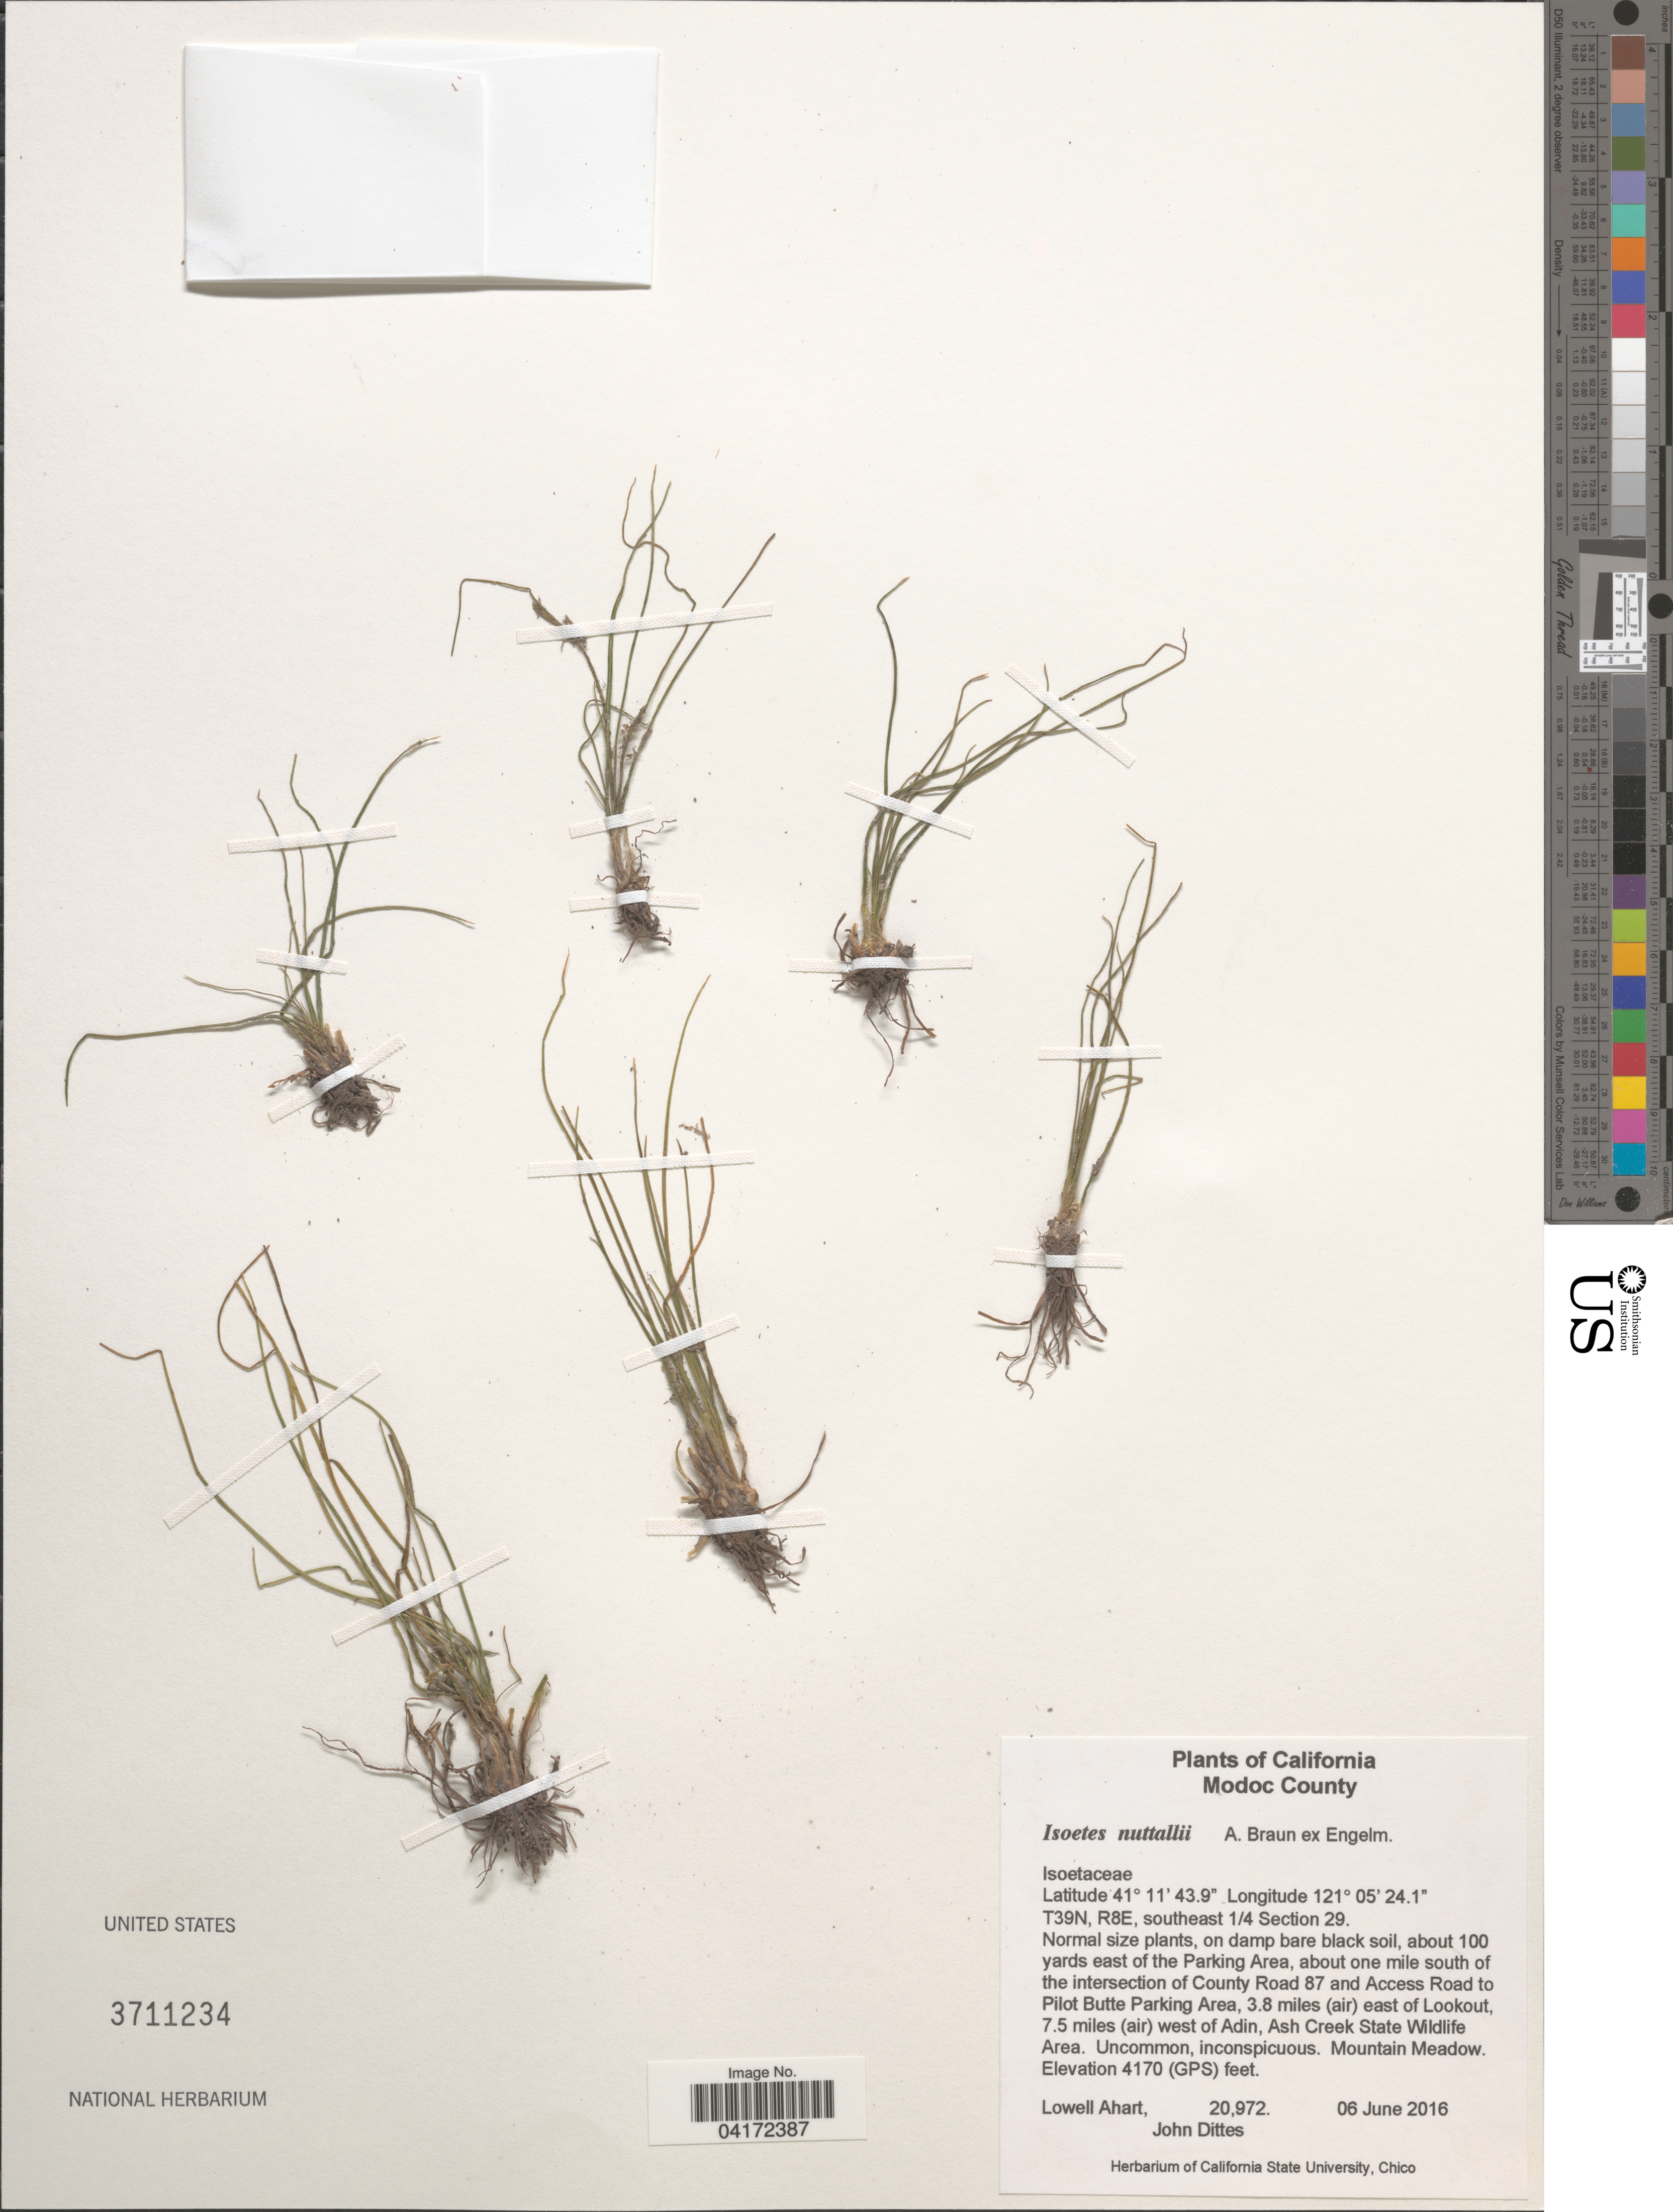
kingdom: Plantae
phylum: Tracheophyta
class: Lycopodiopsida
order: Isoetales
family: Isoetaceae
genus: Isoetes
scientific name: Isoetes nuttallii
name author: A. Braun ex Engelm.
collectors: L. Ahart & J. Dittes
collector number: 20972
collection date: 2016-06-06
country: United States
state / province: California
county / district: Modoc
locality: Modoc County. T39N, R8E, southeast 1/4 Section 29. About 100 yards east of the Parking Area, about one mile south of the intersection of County Road 87 and Access Road to Pilot Butte Parking Area, 3.8 miles (air) east of Lookout, 7.5 miles (air) west of Adin, Ash Creek State Wildlife Area. Mountain Meadow.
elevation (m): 1271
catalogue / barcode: US 3711234